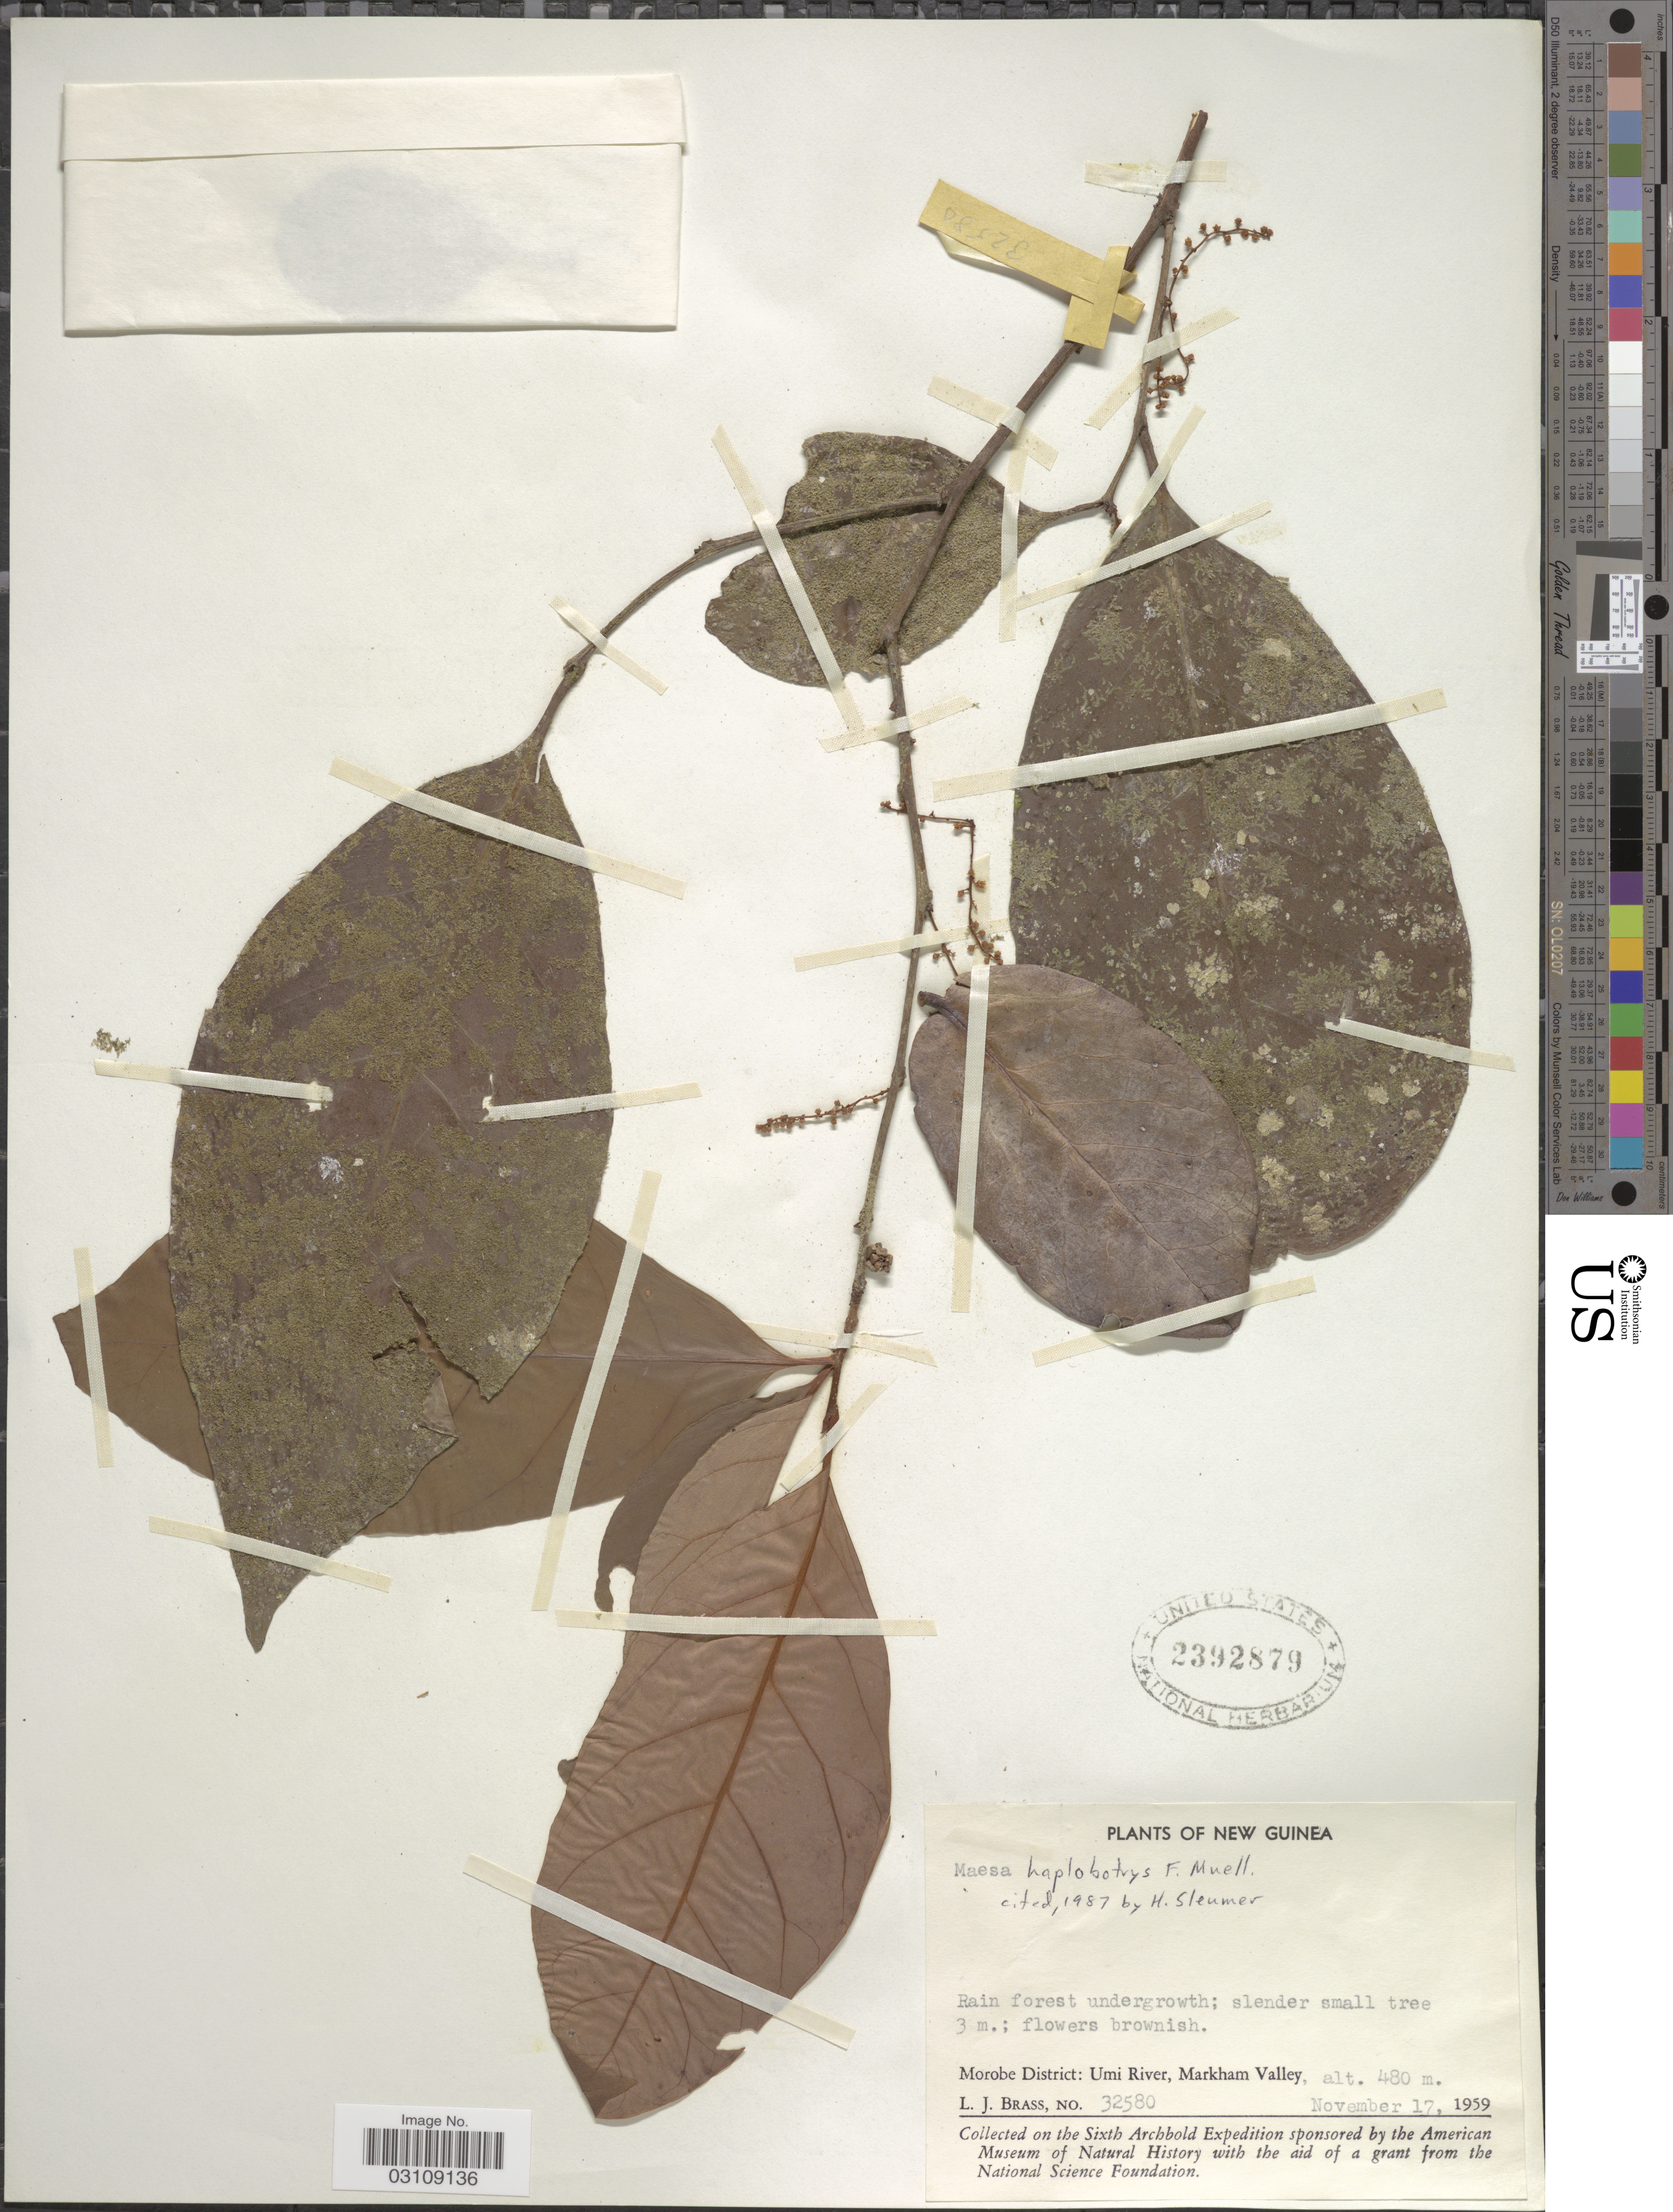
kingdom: Plantae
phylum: Tracheophyta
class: Magnoliopsida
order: Ericales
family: Primulaceae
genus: Maesa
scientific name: Maesa haplobotrys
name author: F. Muell.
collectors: L. J. Brass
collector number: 32580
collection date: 1959-11-17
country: Papua New Guinea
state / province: Morobe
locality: New Guinea, Morobe District: Umi River, Markham Valley.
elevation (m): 480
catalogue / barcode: US 2392879